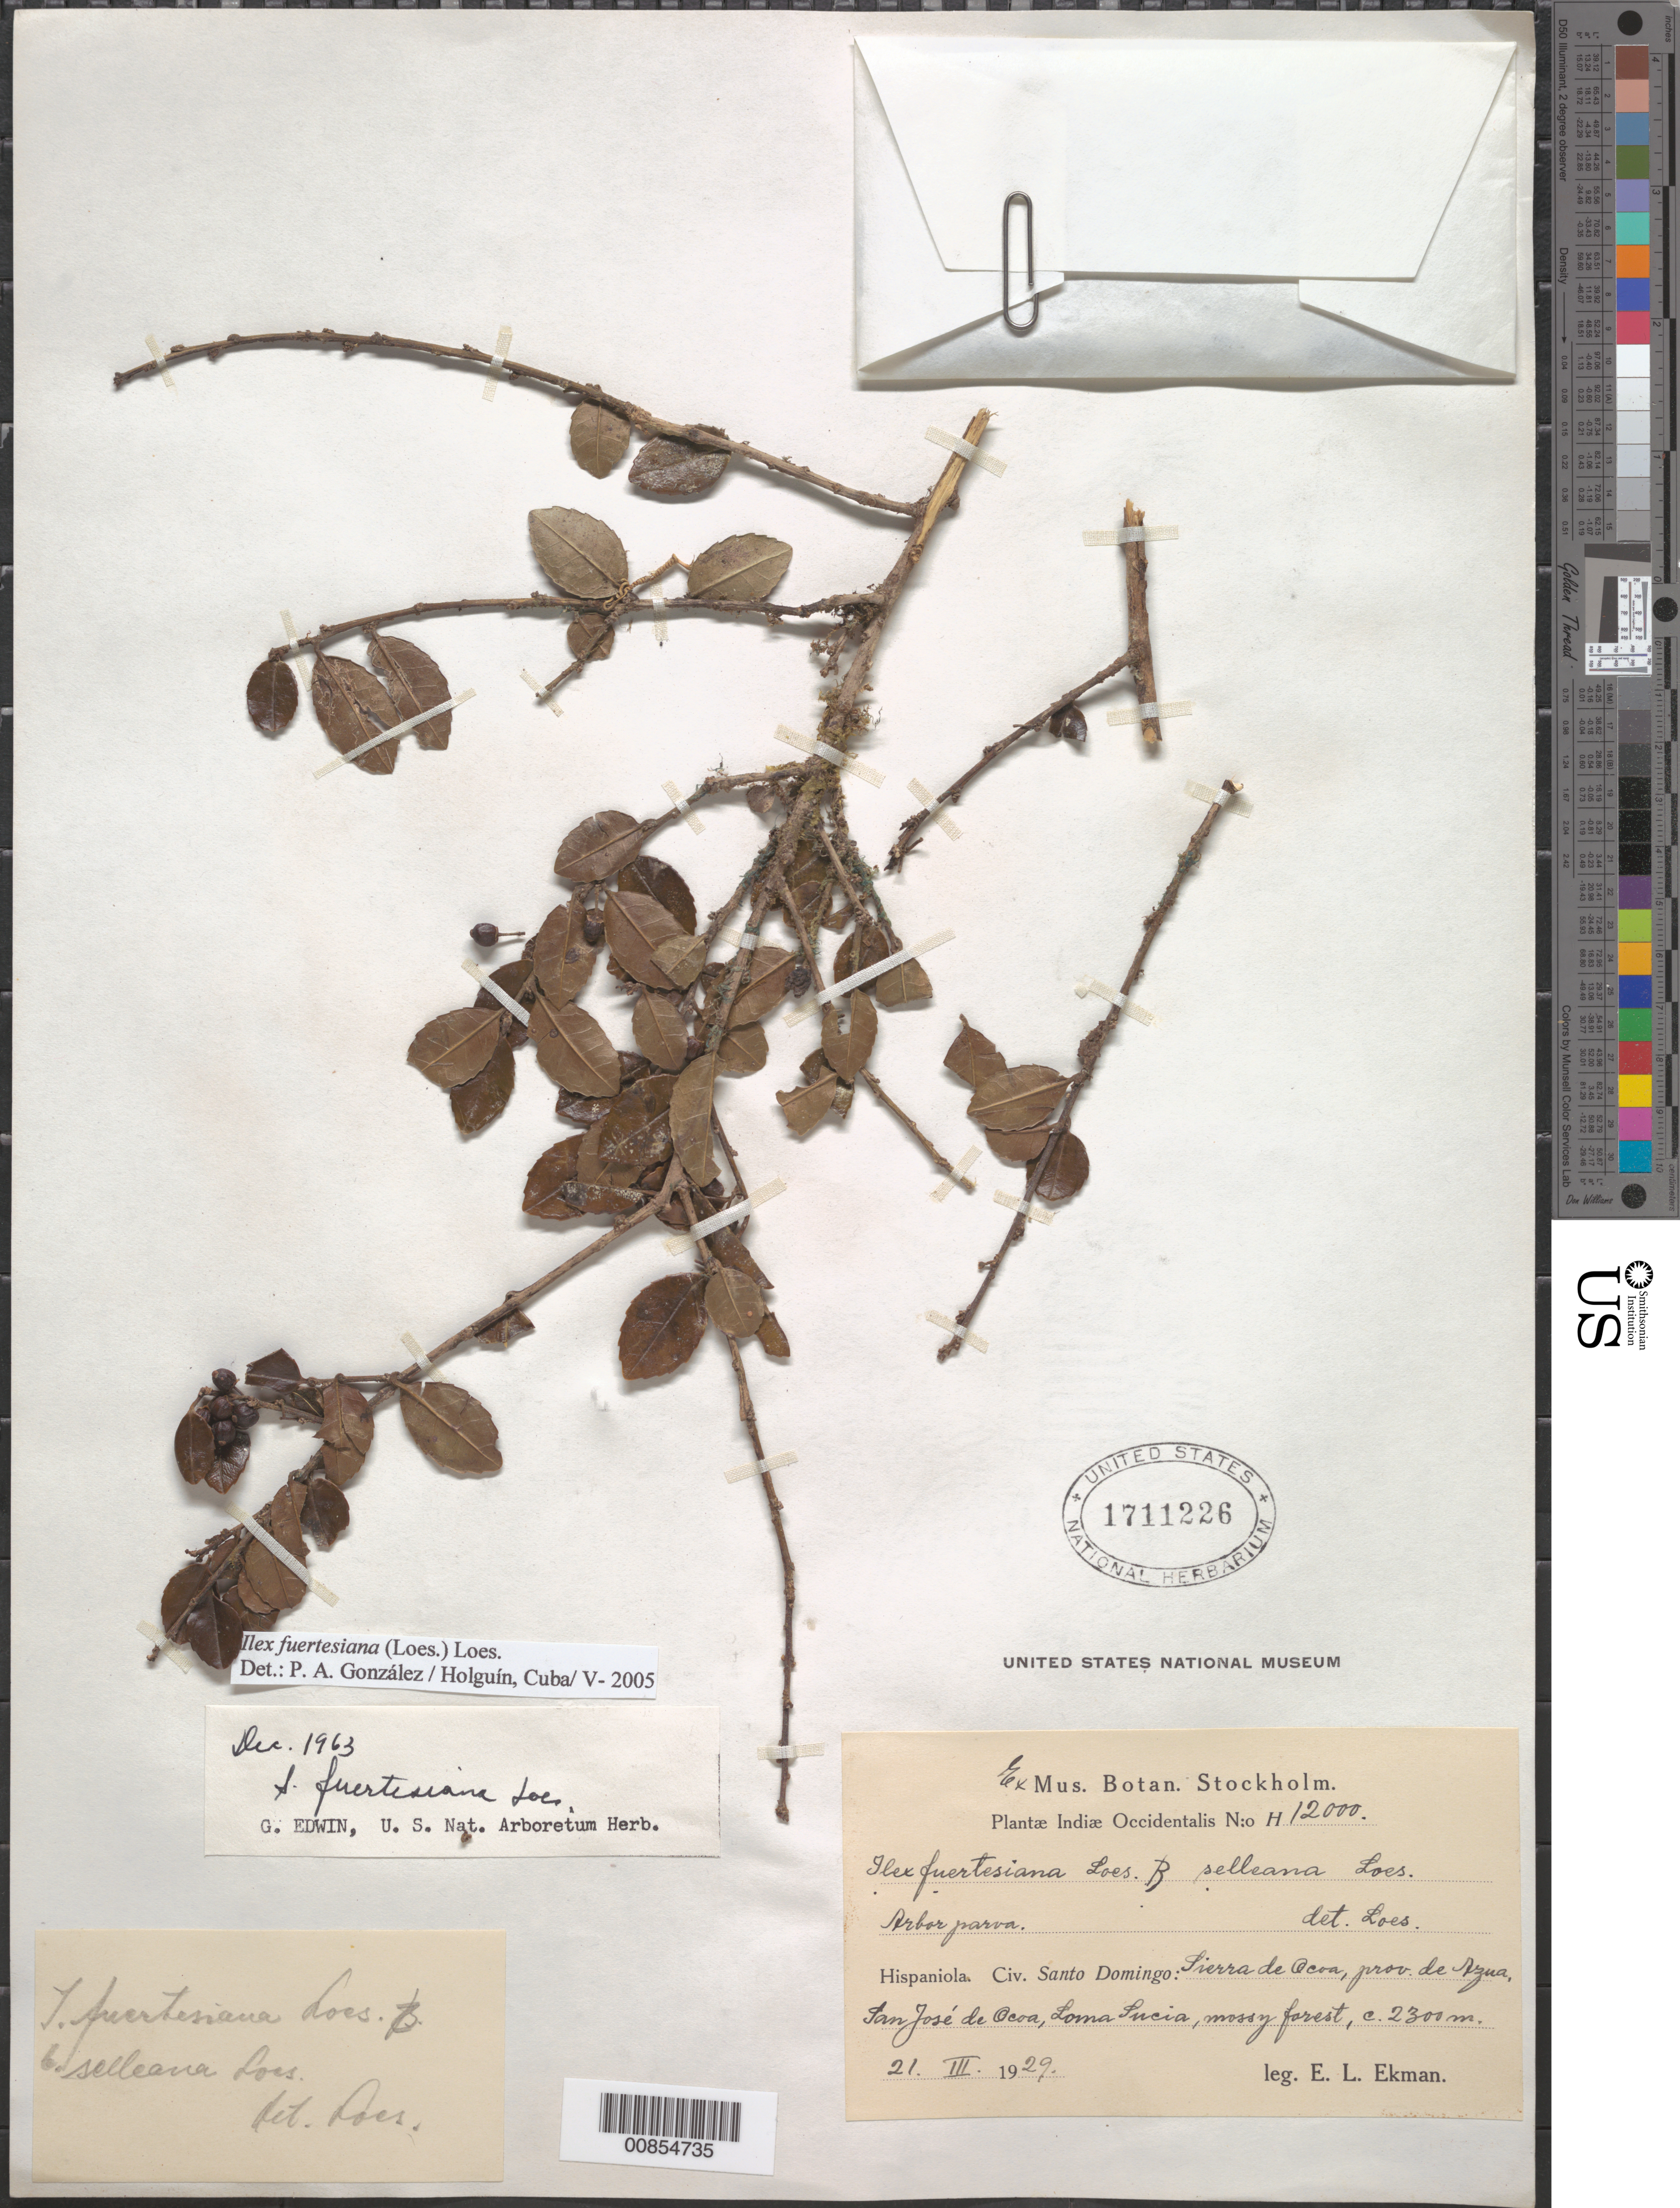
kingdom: Plantae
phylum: Tracheophyta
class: Magnoliopsida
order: Aquifoliales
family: Aquifoliaceae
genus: Ilex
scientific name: Ilex fuertesiana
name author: (Loes.) Loes.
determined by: González, P. A.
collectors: E. L. Ekman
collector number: H 12000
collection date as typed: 21 Mar 1929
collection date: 1929-03-21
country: Dominican Republic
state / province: Azua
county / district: San José de Ocoa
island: Hispaniola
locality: Sierra de Ocoa, Loma Sucia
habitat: Mossy forest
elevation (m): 2300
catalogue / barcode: US 1711226